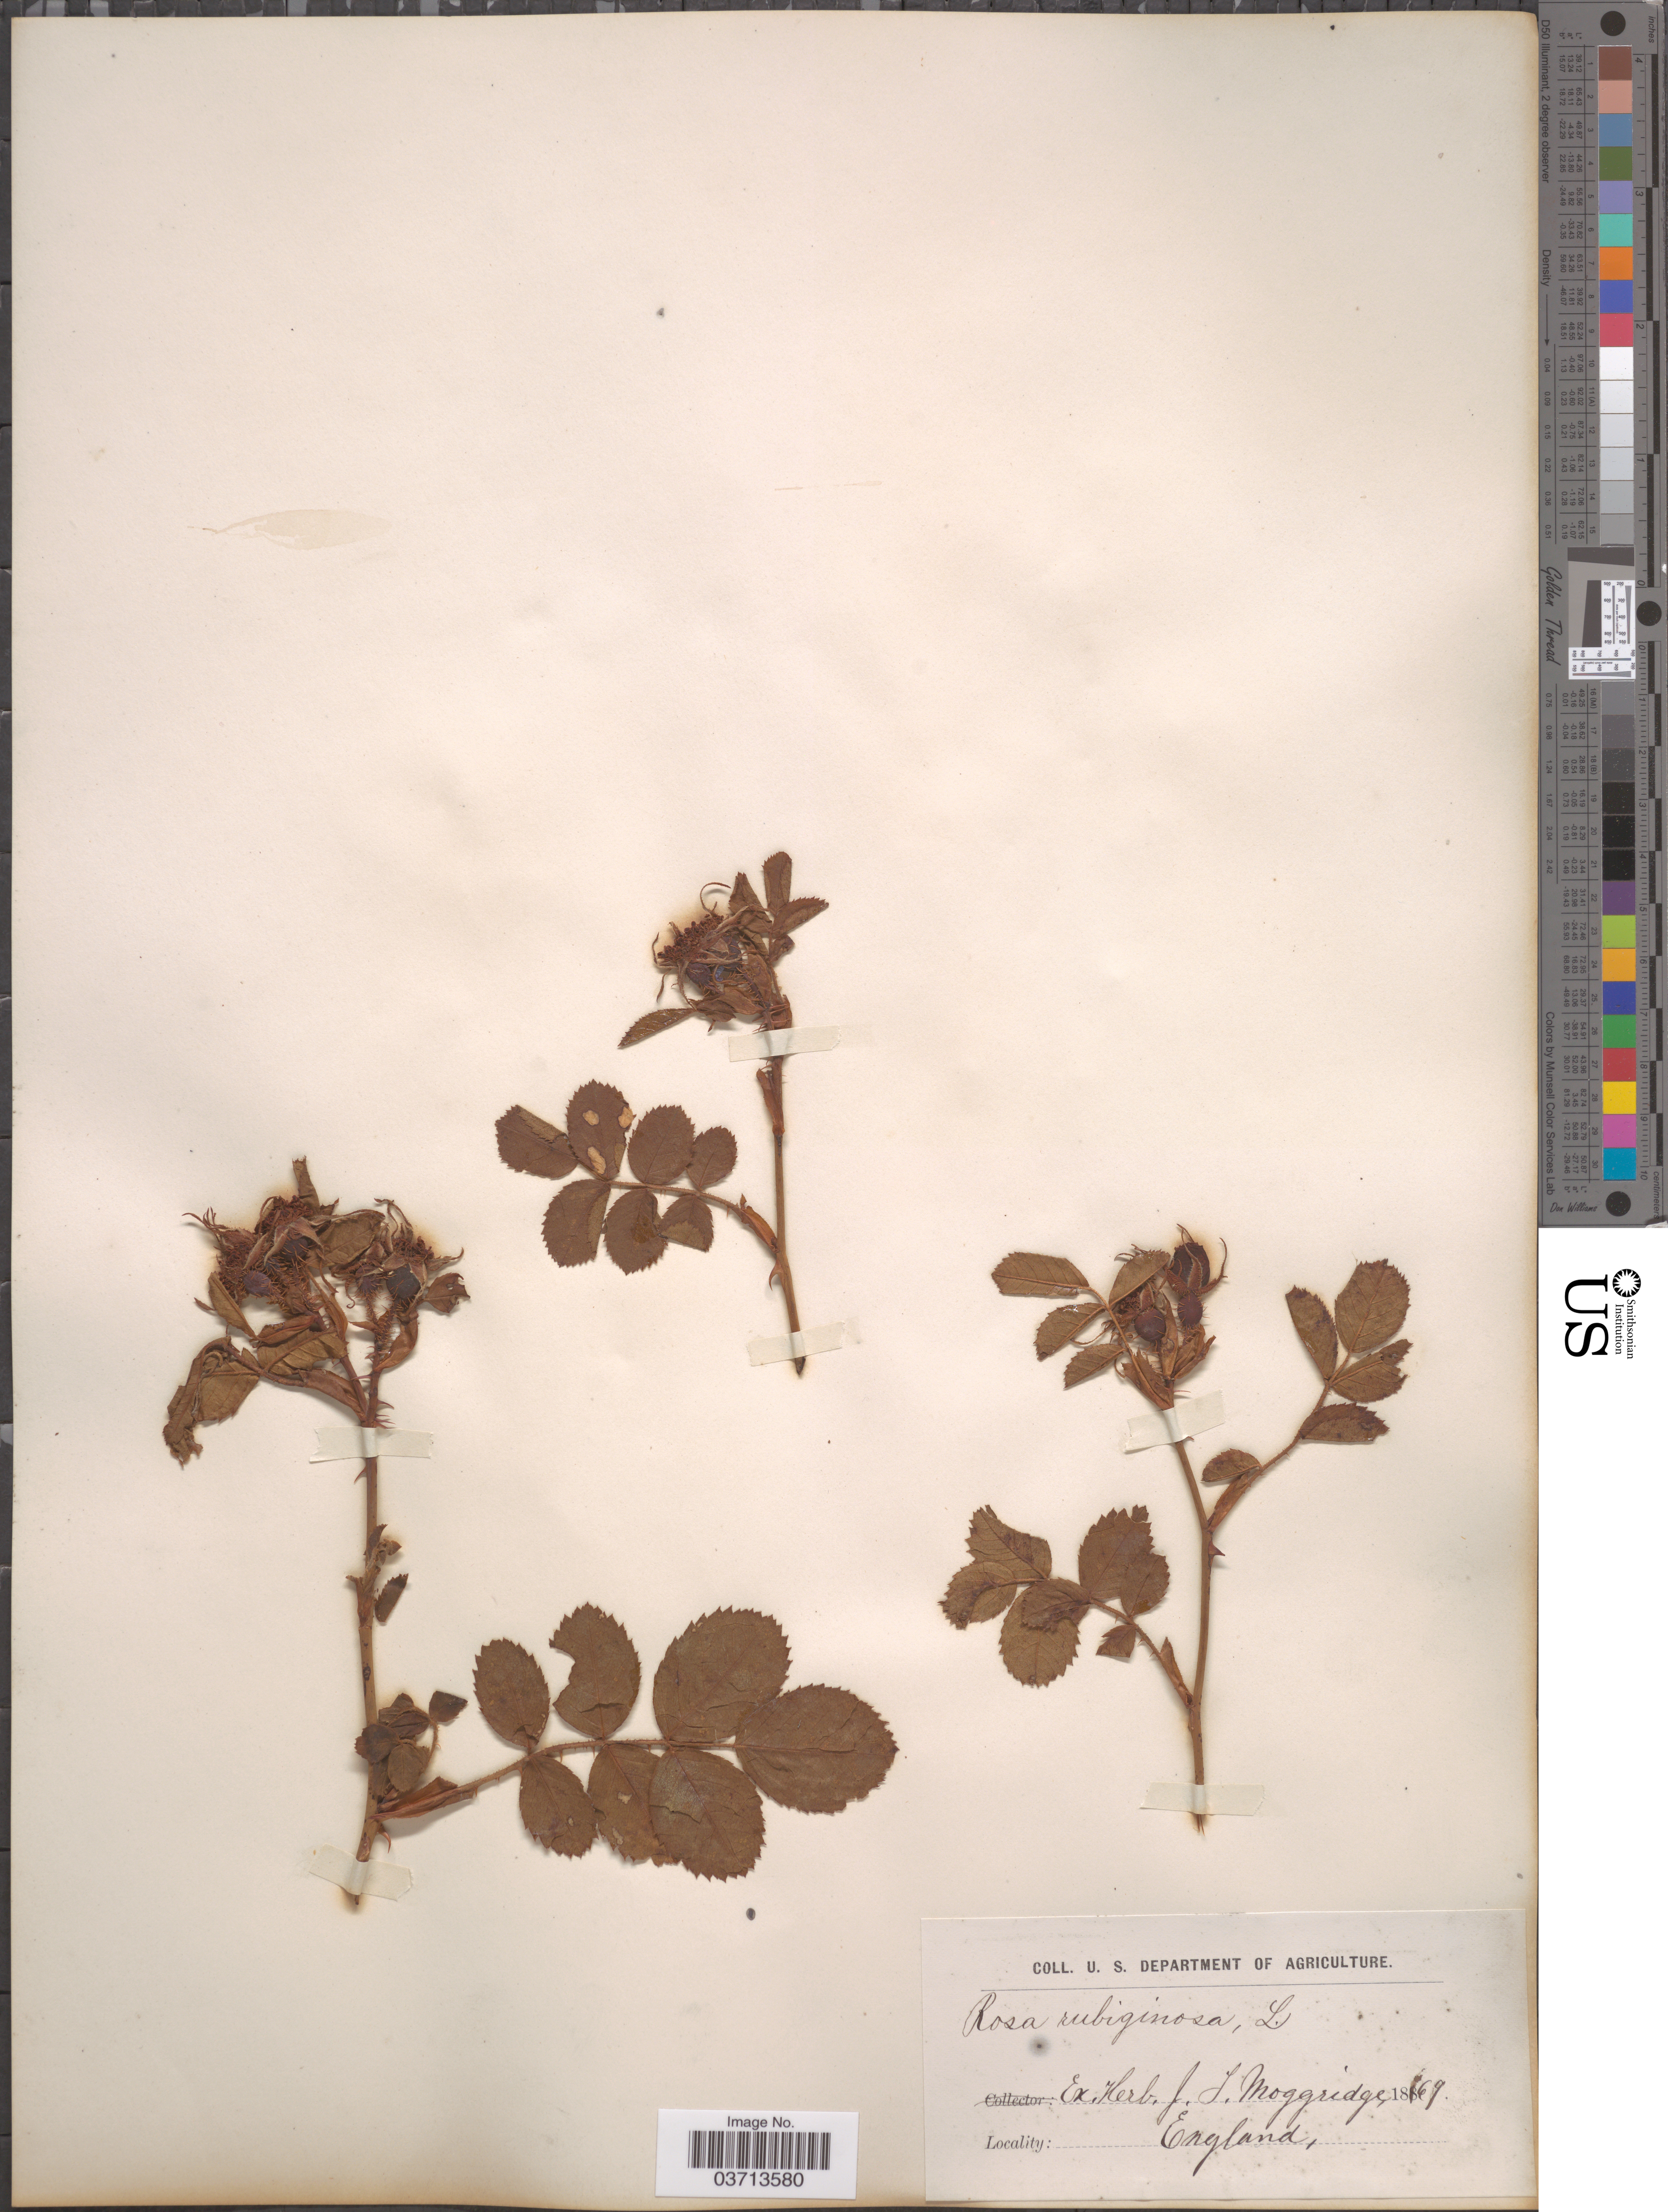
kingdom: Plantae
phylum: Tracheophyta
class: Magnoliopsida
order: Rosales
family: Rosaceae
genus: Rosa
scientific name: Rosa rubiginosa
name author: L.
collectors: ex herb. J.T. Moggridge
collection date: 1869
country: United Kingdom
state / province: England